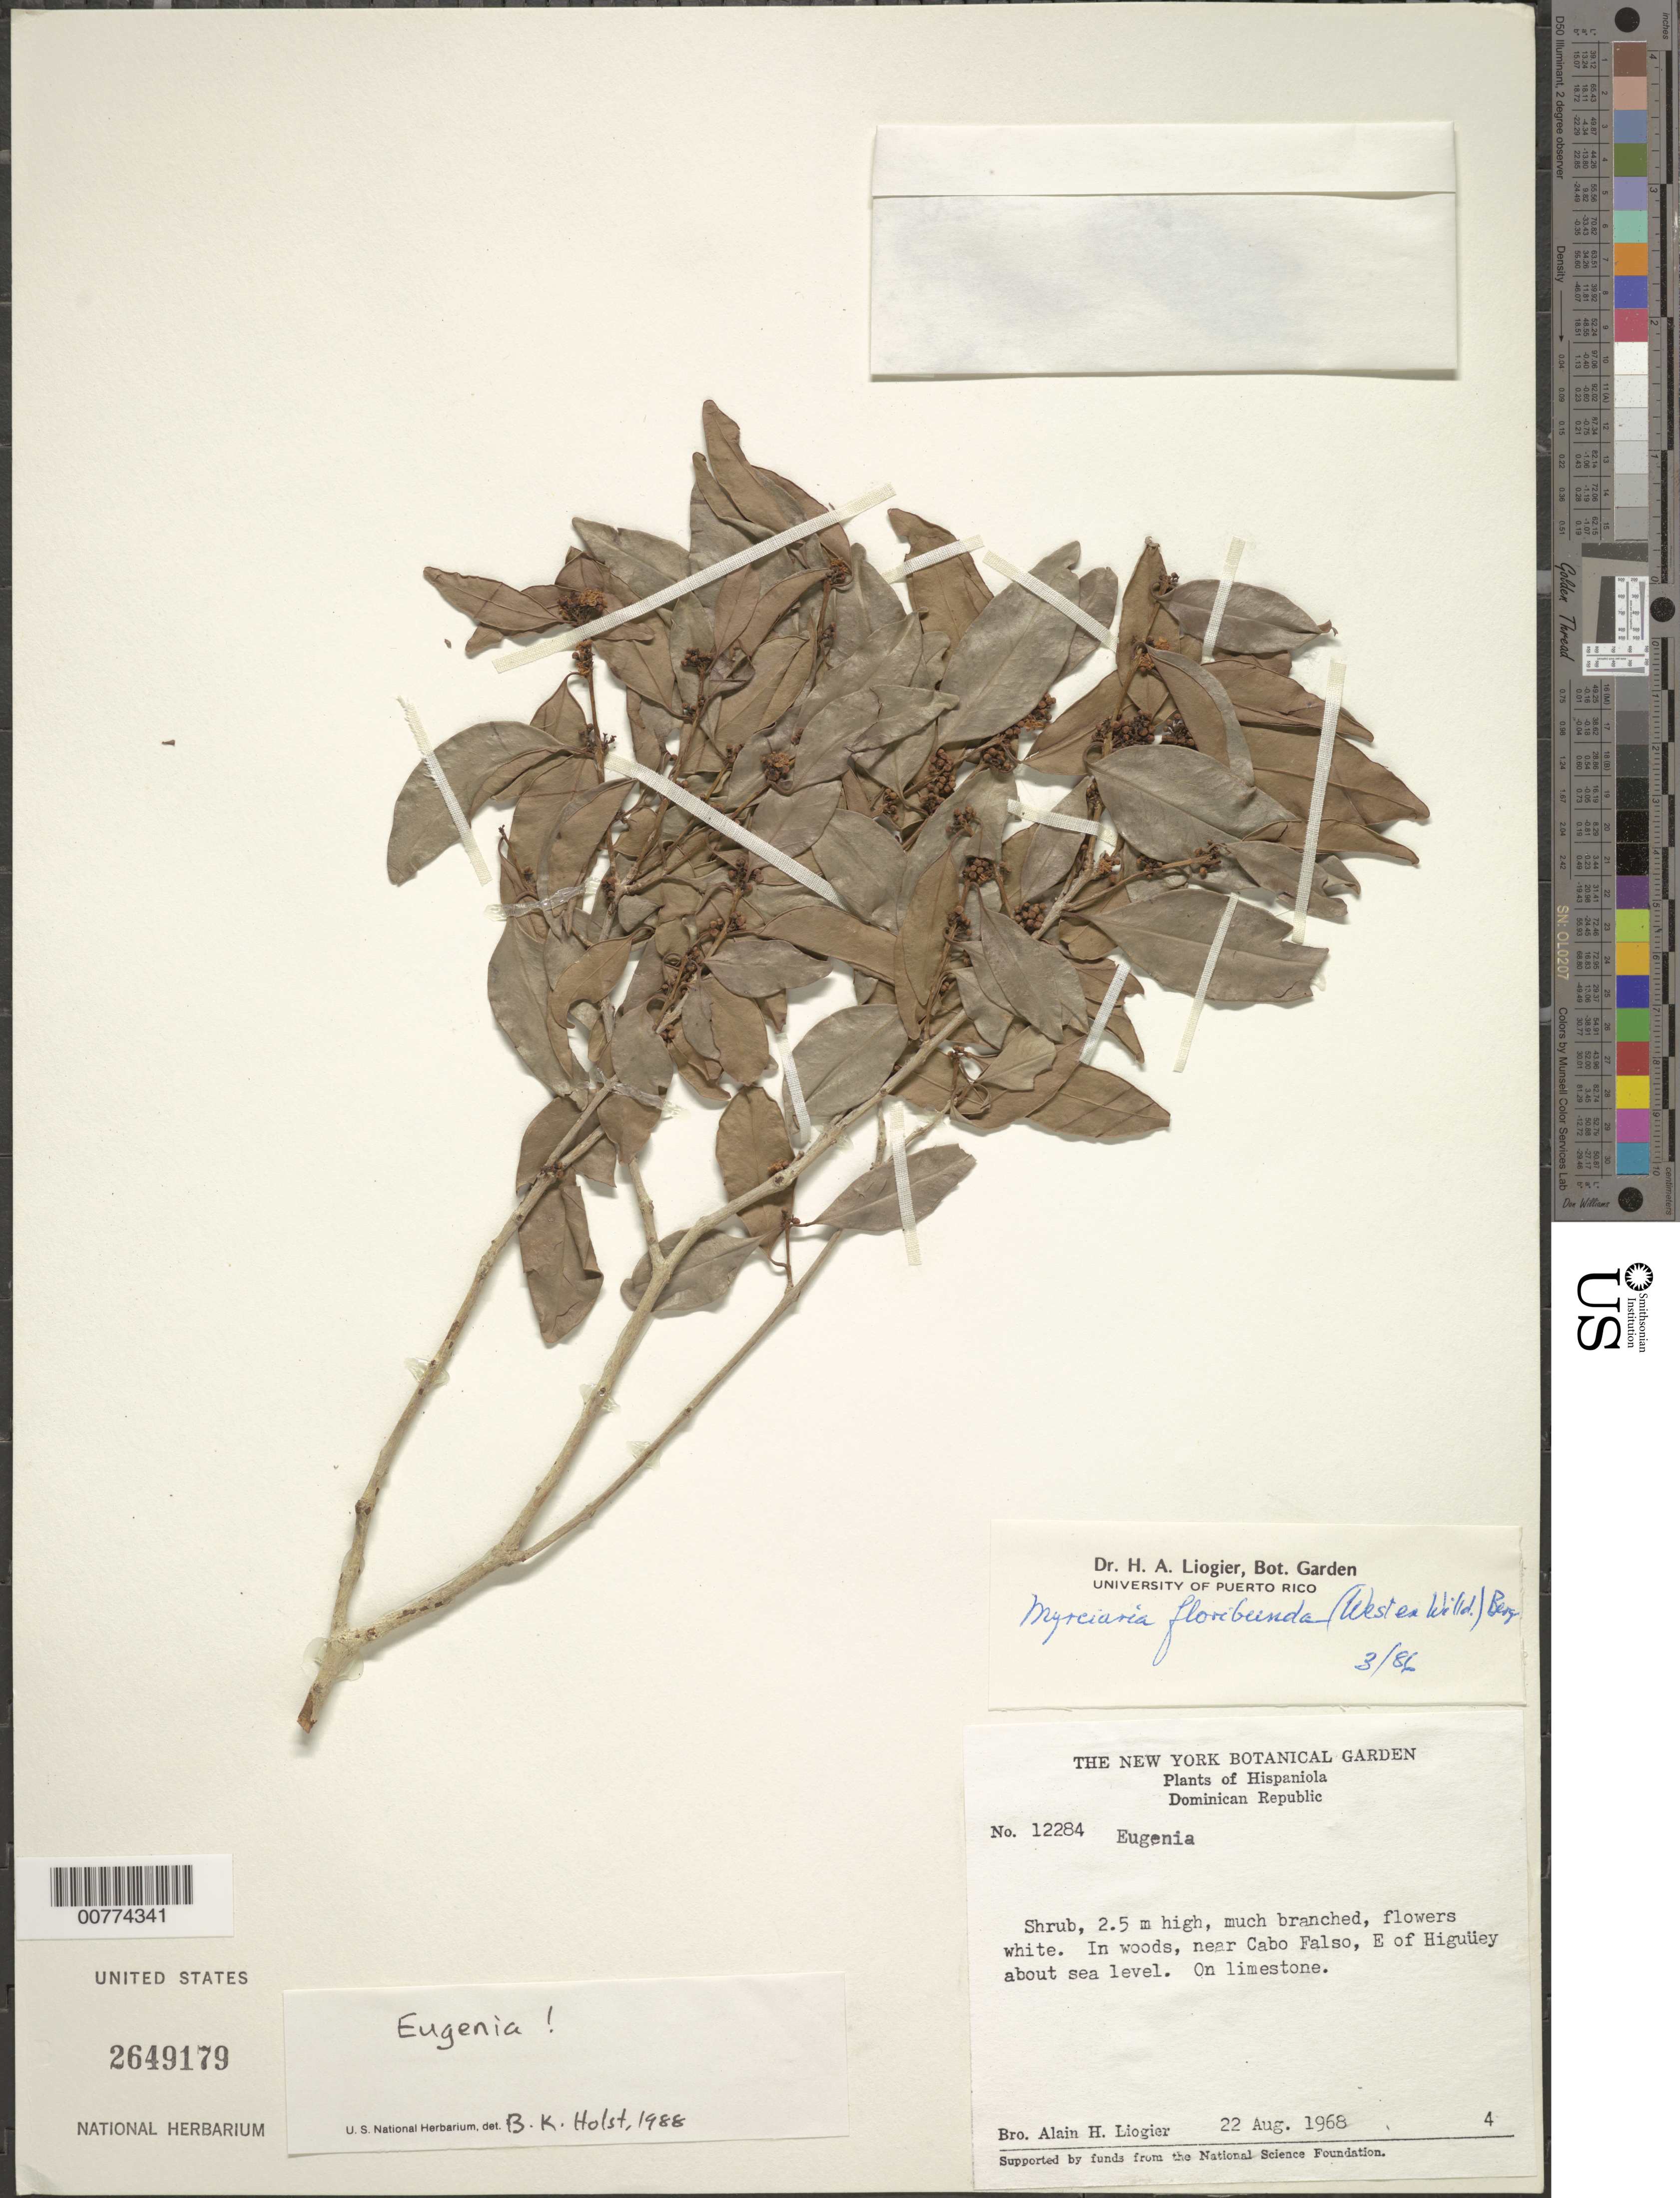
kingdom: Plantae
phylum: Tracheophyta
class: Magnoliopsida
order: Myrtales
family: Myrtaceae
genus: Eugenia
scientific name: Eugenia sp.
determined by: Holst, Bruce K.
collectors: A. H. Liogier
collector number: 12284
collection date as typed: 22 Aug 1968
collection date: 1968-08-22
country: Dominican Republic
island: Hispaniola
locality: Near Cabo Falso, E of Higüey.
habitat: In woods, on limestone.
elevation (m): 0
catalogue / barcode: US 2649179